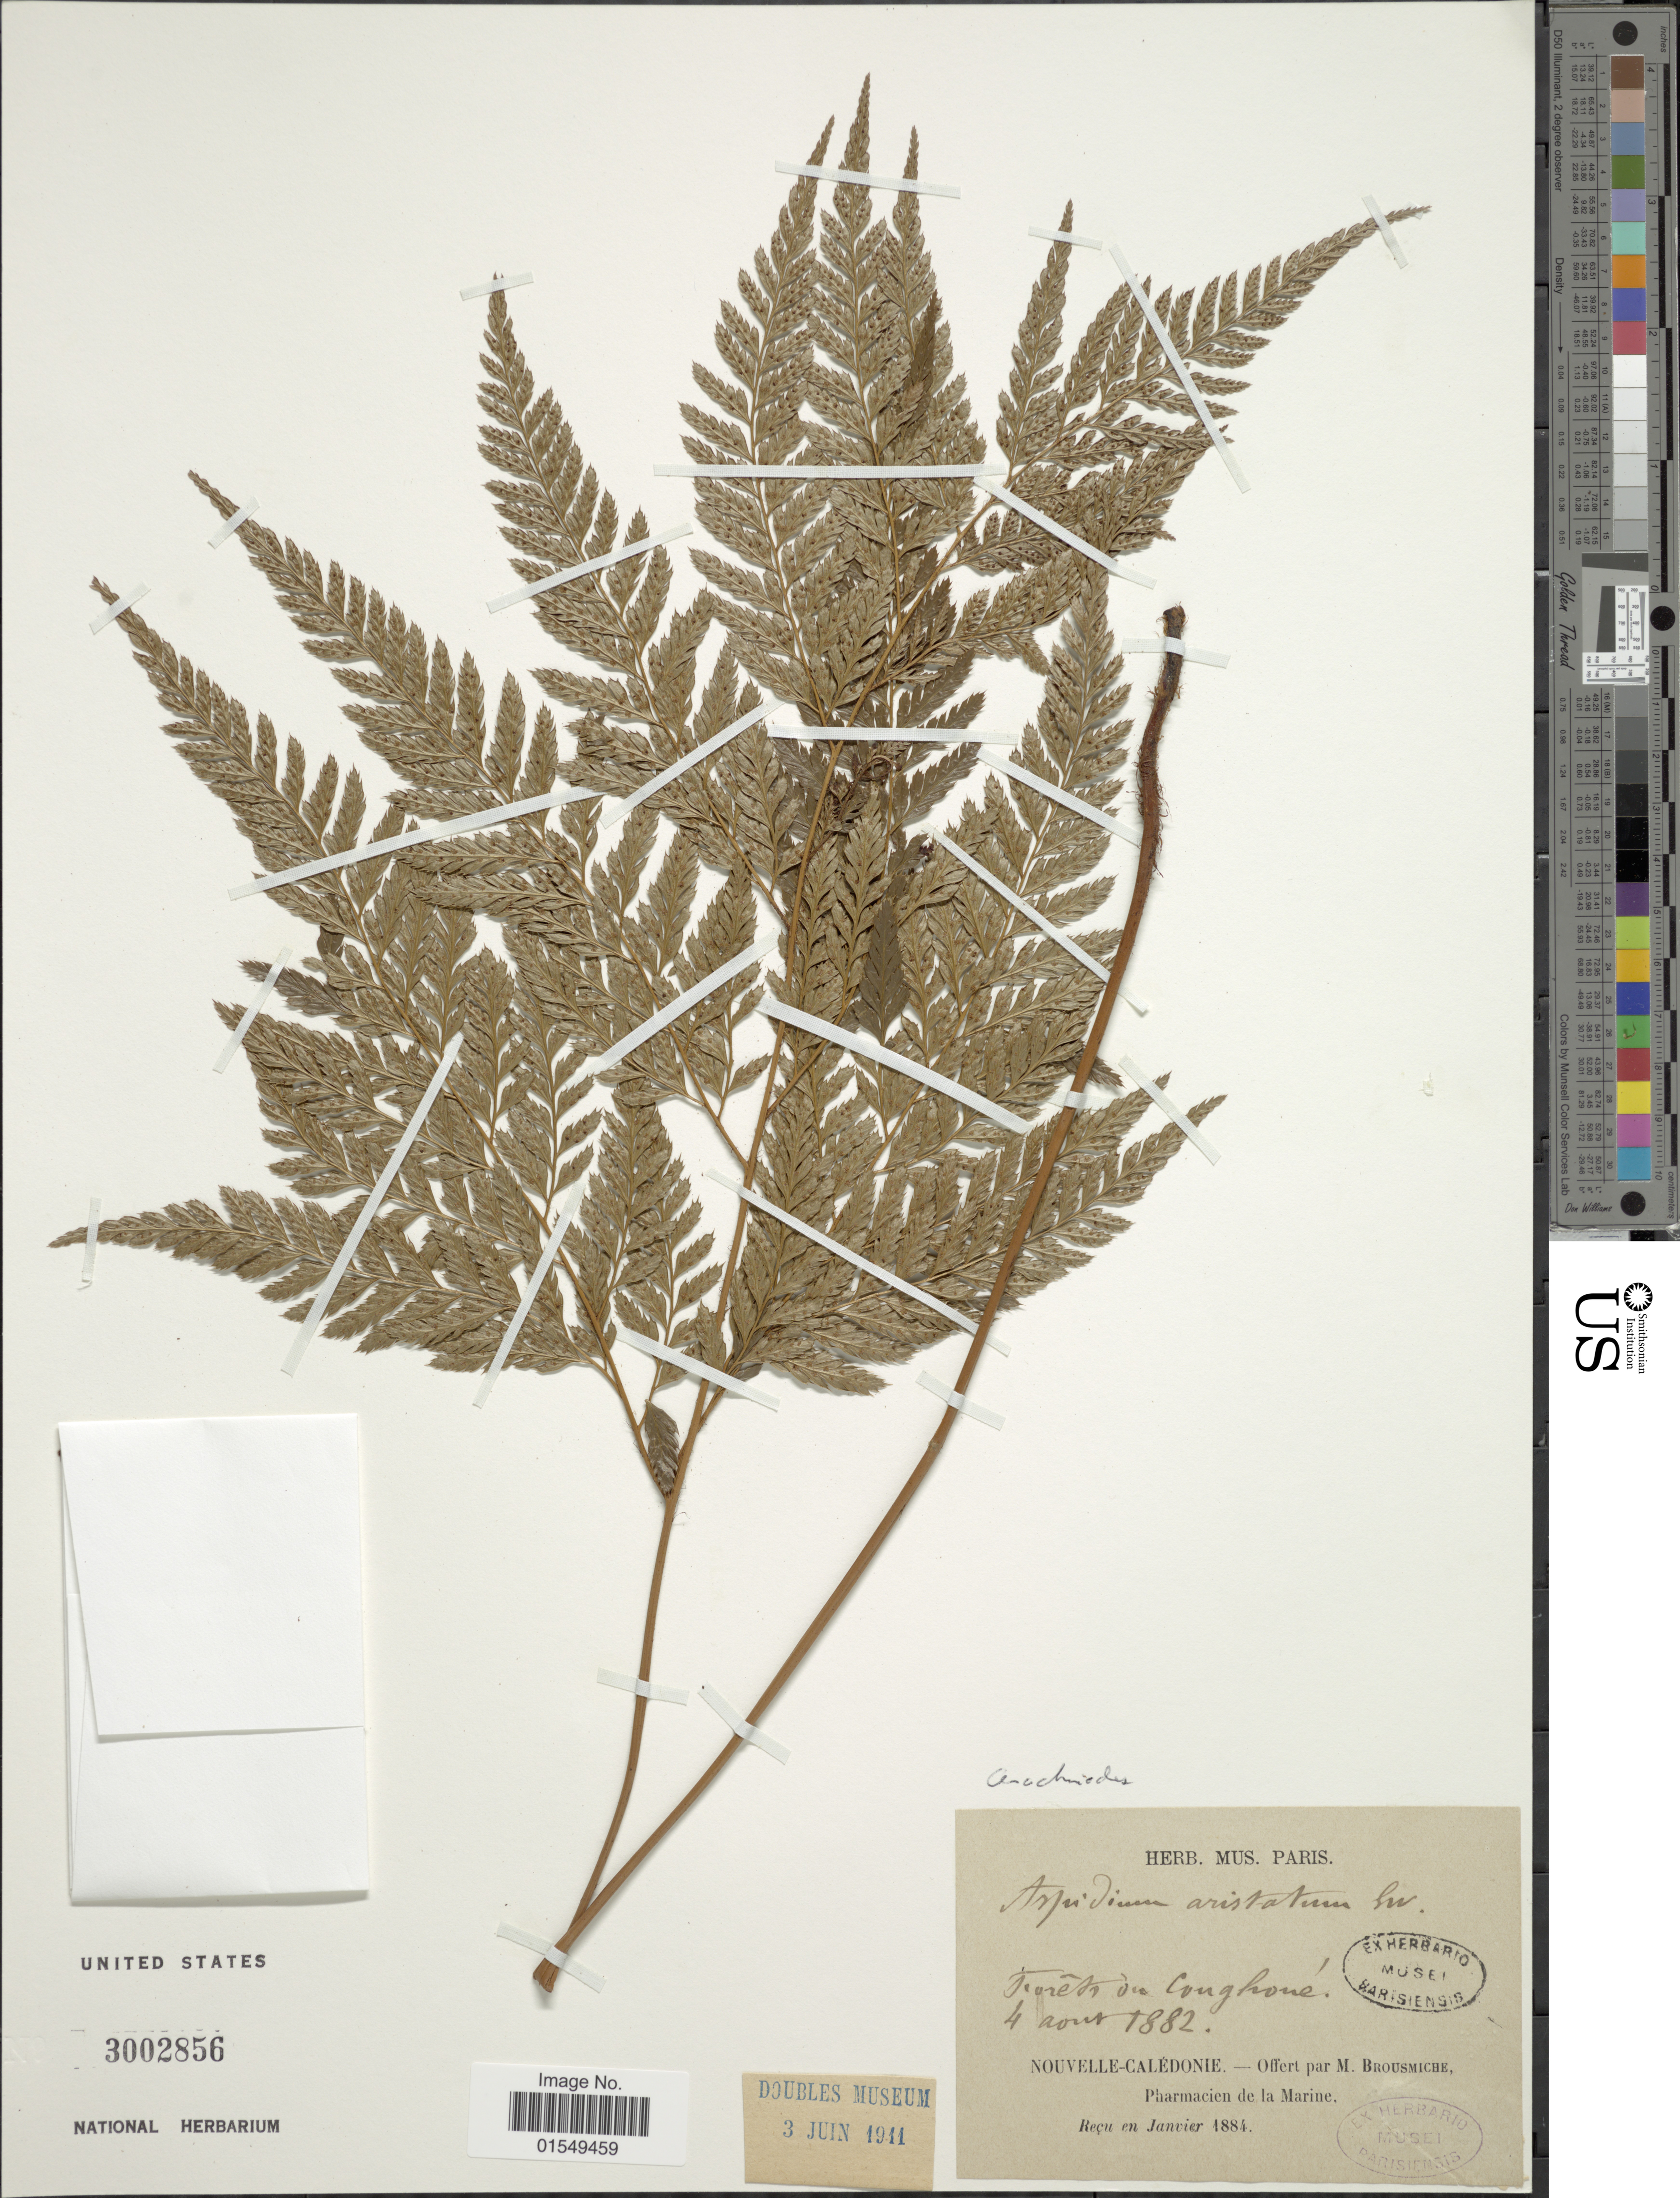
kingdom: Plantae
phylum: Tracheophyta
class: Polypodiopsida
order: Polypodiales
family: Dryopteridaceae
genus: Arachniodes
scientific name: Arachniodes aristata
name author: (G. Forst.) Tindale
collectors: M. Brousmiche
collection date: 1882-08-04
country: New Caledonia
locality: Forets du Conghoue, Nouvelle-Caledonie [interpreted]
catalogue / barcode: US 3002856